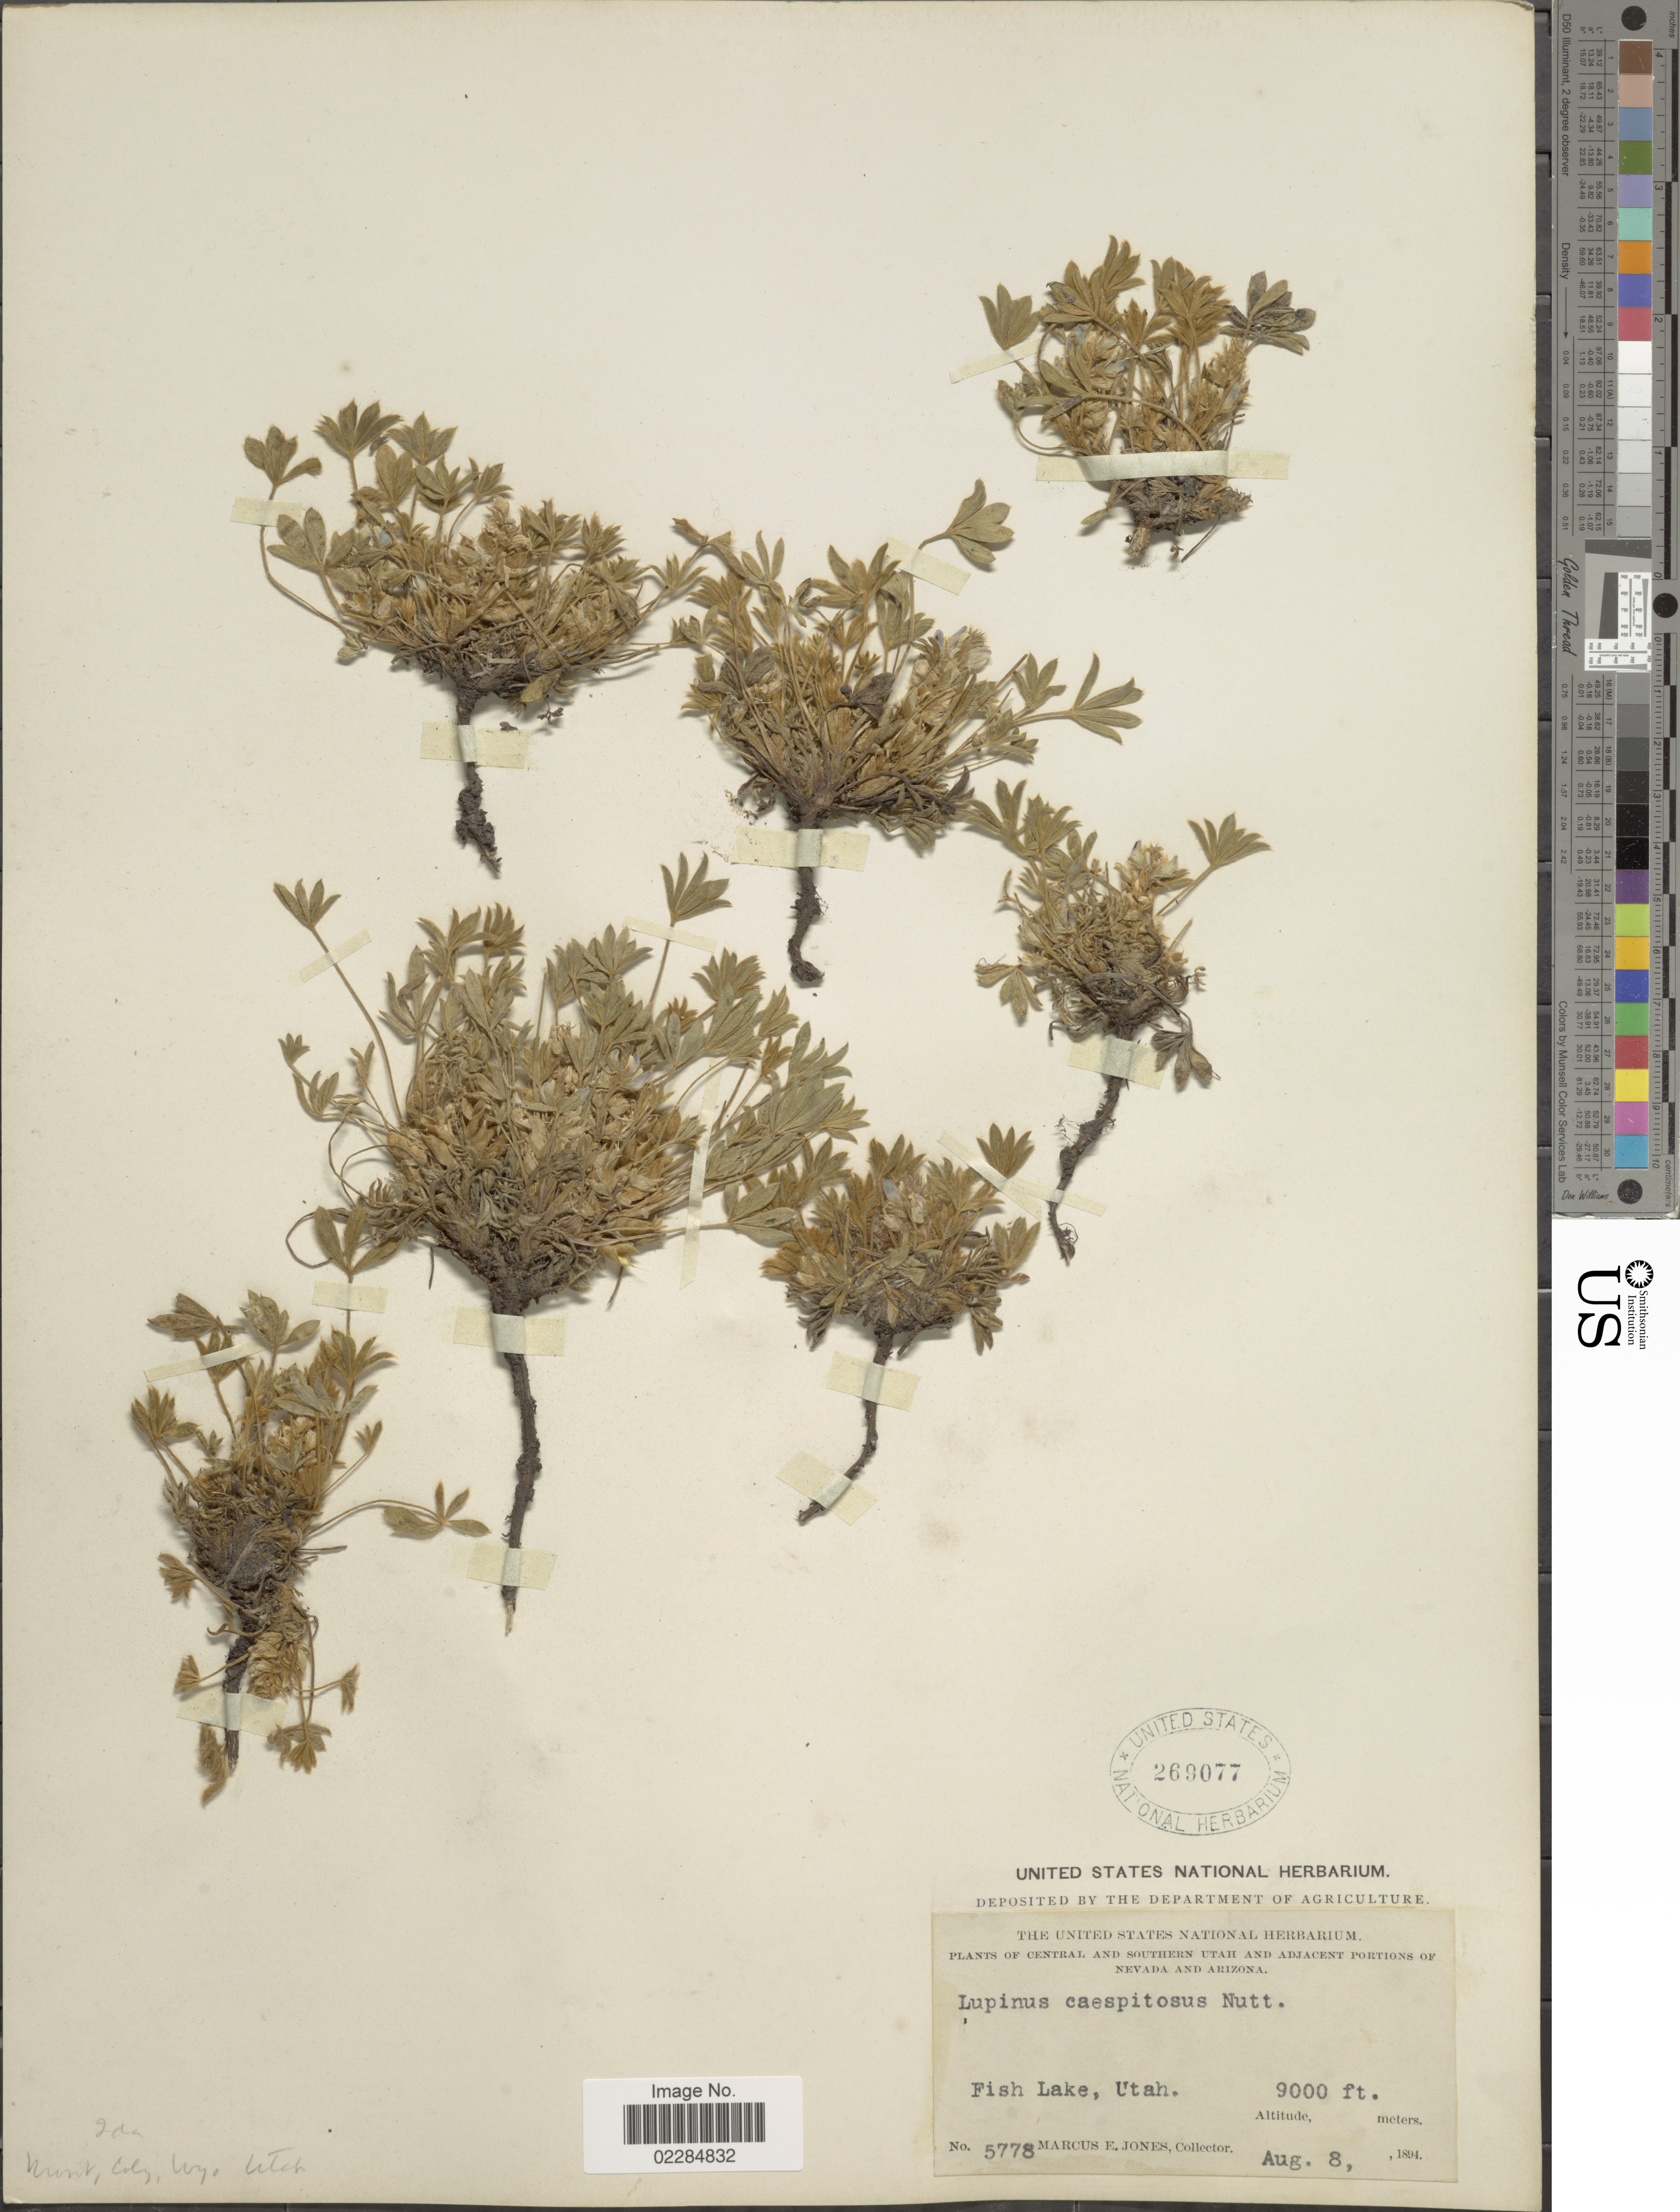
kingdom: Plantae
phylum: Tracheophyta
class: Magnoliopsida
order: Fabales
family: Fabaceae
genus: Lupinus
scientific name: Lupinus caespitosus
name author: Nutt.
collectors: M. E. Jones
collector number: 5778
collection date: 1894-08-08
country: United States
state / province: Utah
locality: Central and Southern Utah and adjacent portions of Nevada and Arizona. Fish Lake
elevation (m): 2743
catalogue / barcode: US 269077